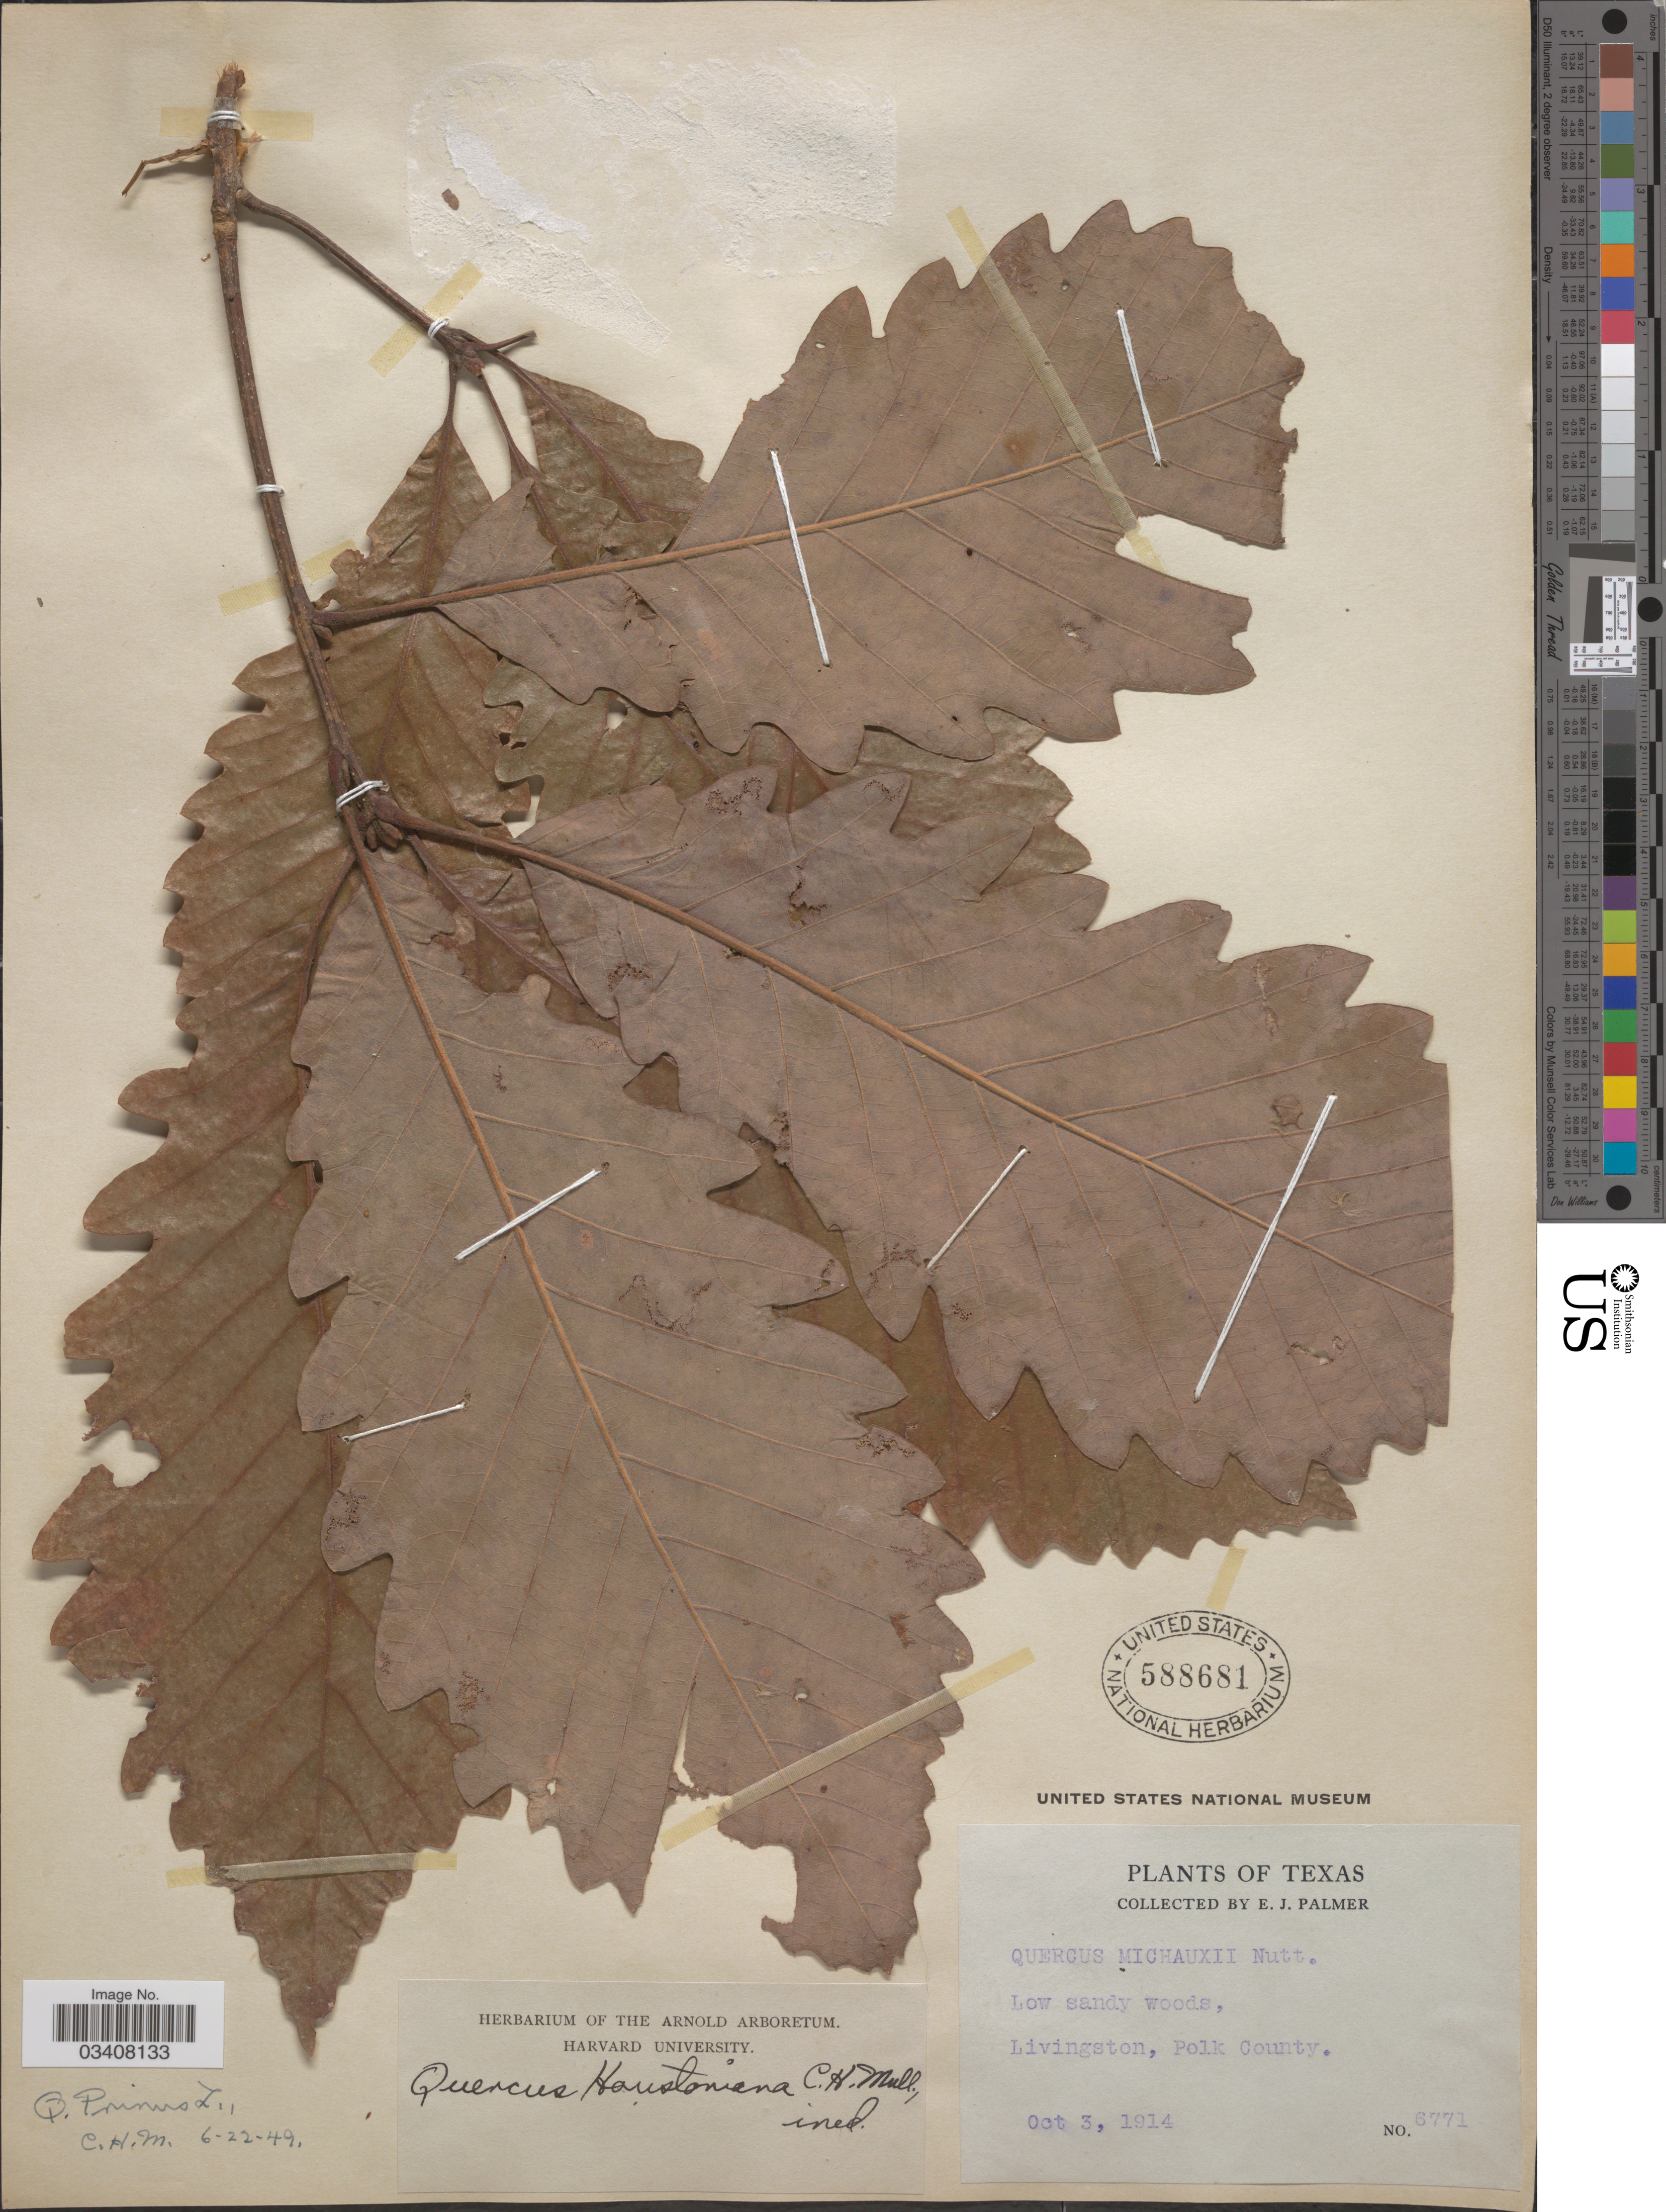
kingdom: Plantae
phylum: Tracheophyta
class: Magnoliopsida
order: Fagales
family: Fagaceae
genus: Quercus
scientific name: Quercus prinus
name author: L.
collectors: E. J. Palmer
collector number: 6771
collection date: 1914-10-03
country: United States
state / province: Texas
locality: Livingston, Polk County.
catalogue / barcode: US 588681